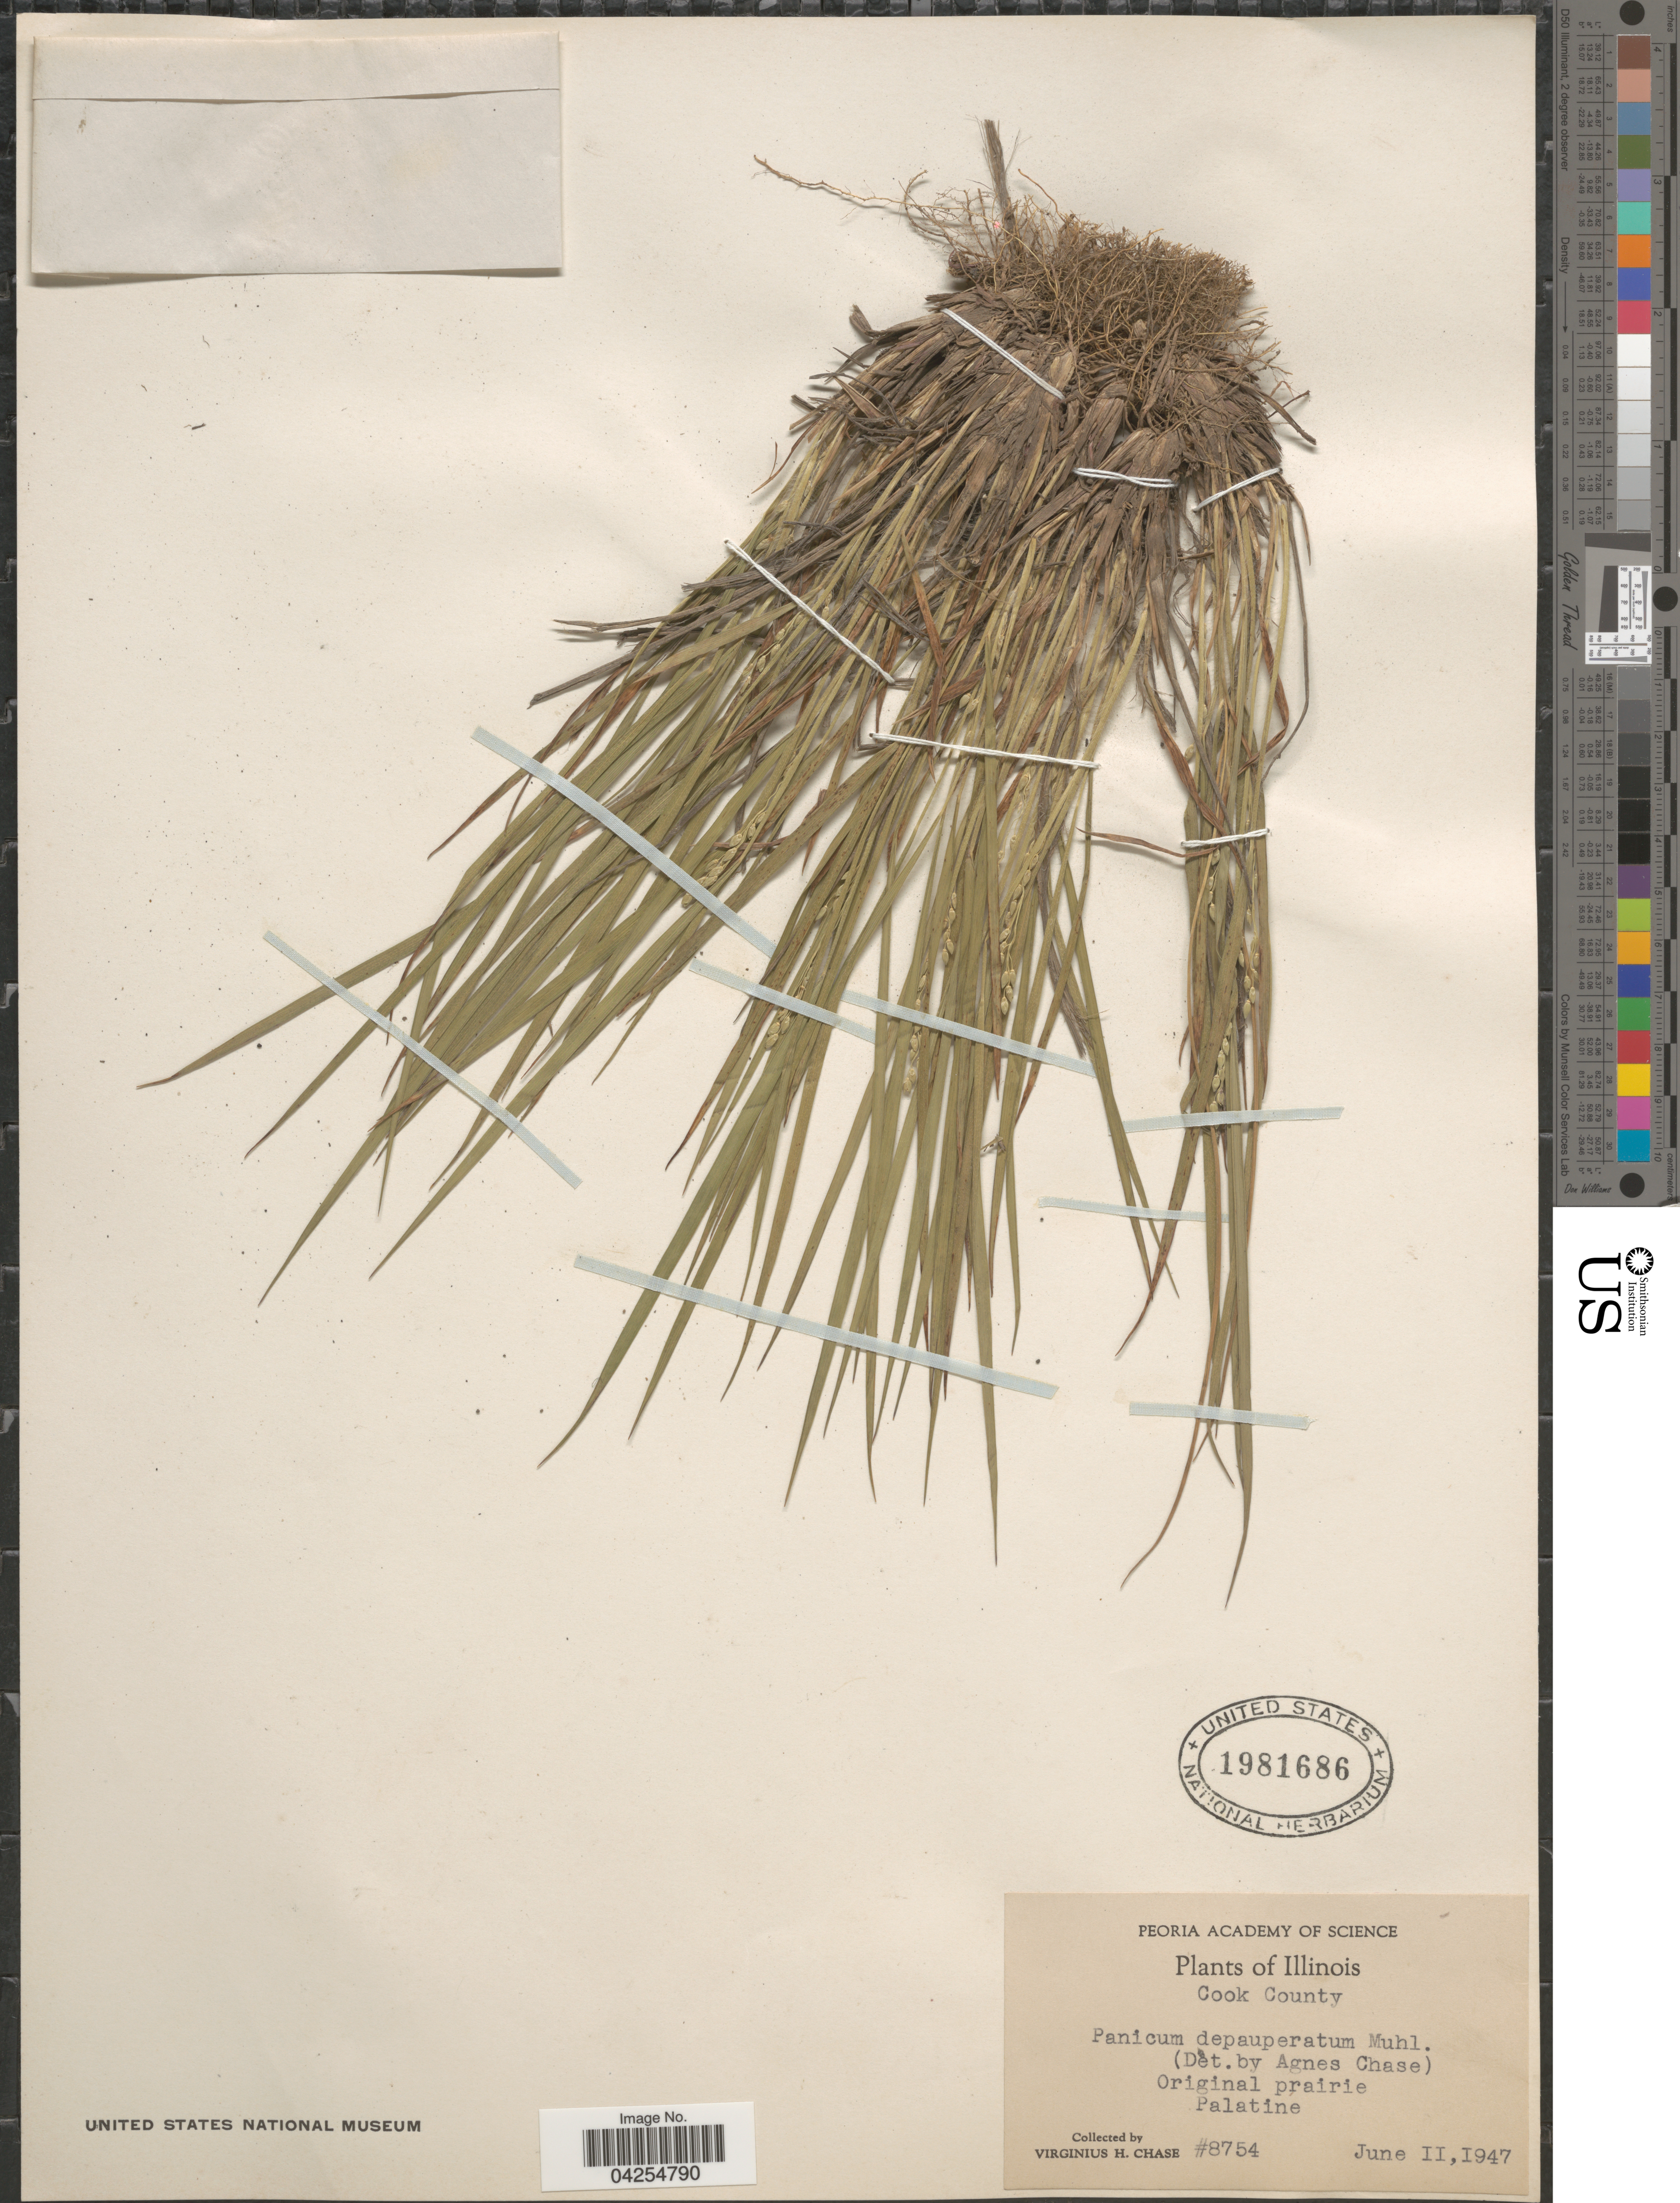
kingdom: Plantae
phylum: Tracheophyta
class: Liliopsida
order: Poales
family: Poaceae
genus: Dichanthelium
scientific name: Dichanthelium depauperatum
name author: (Muhl.) Gould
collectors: V. H. Chase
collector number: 8754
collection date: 1947-06-11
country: United States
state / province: Illinois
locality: Cook County. Palatine.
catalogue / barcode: US 1981686